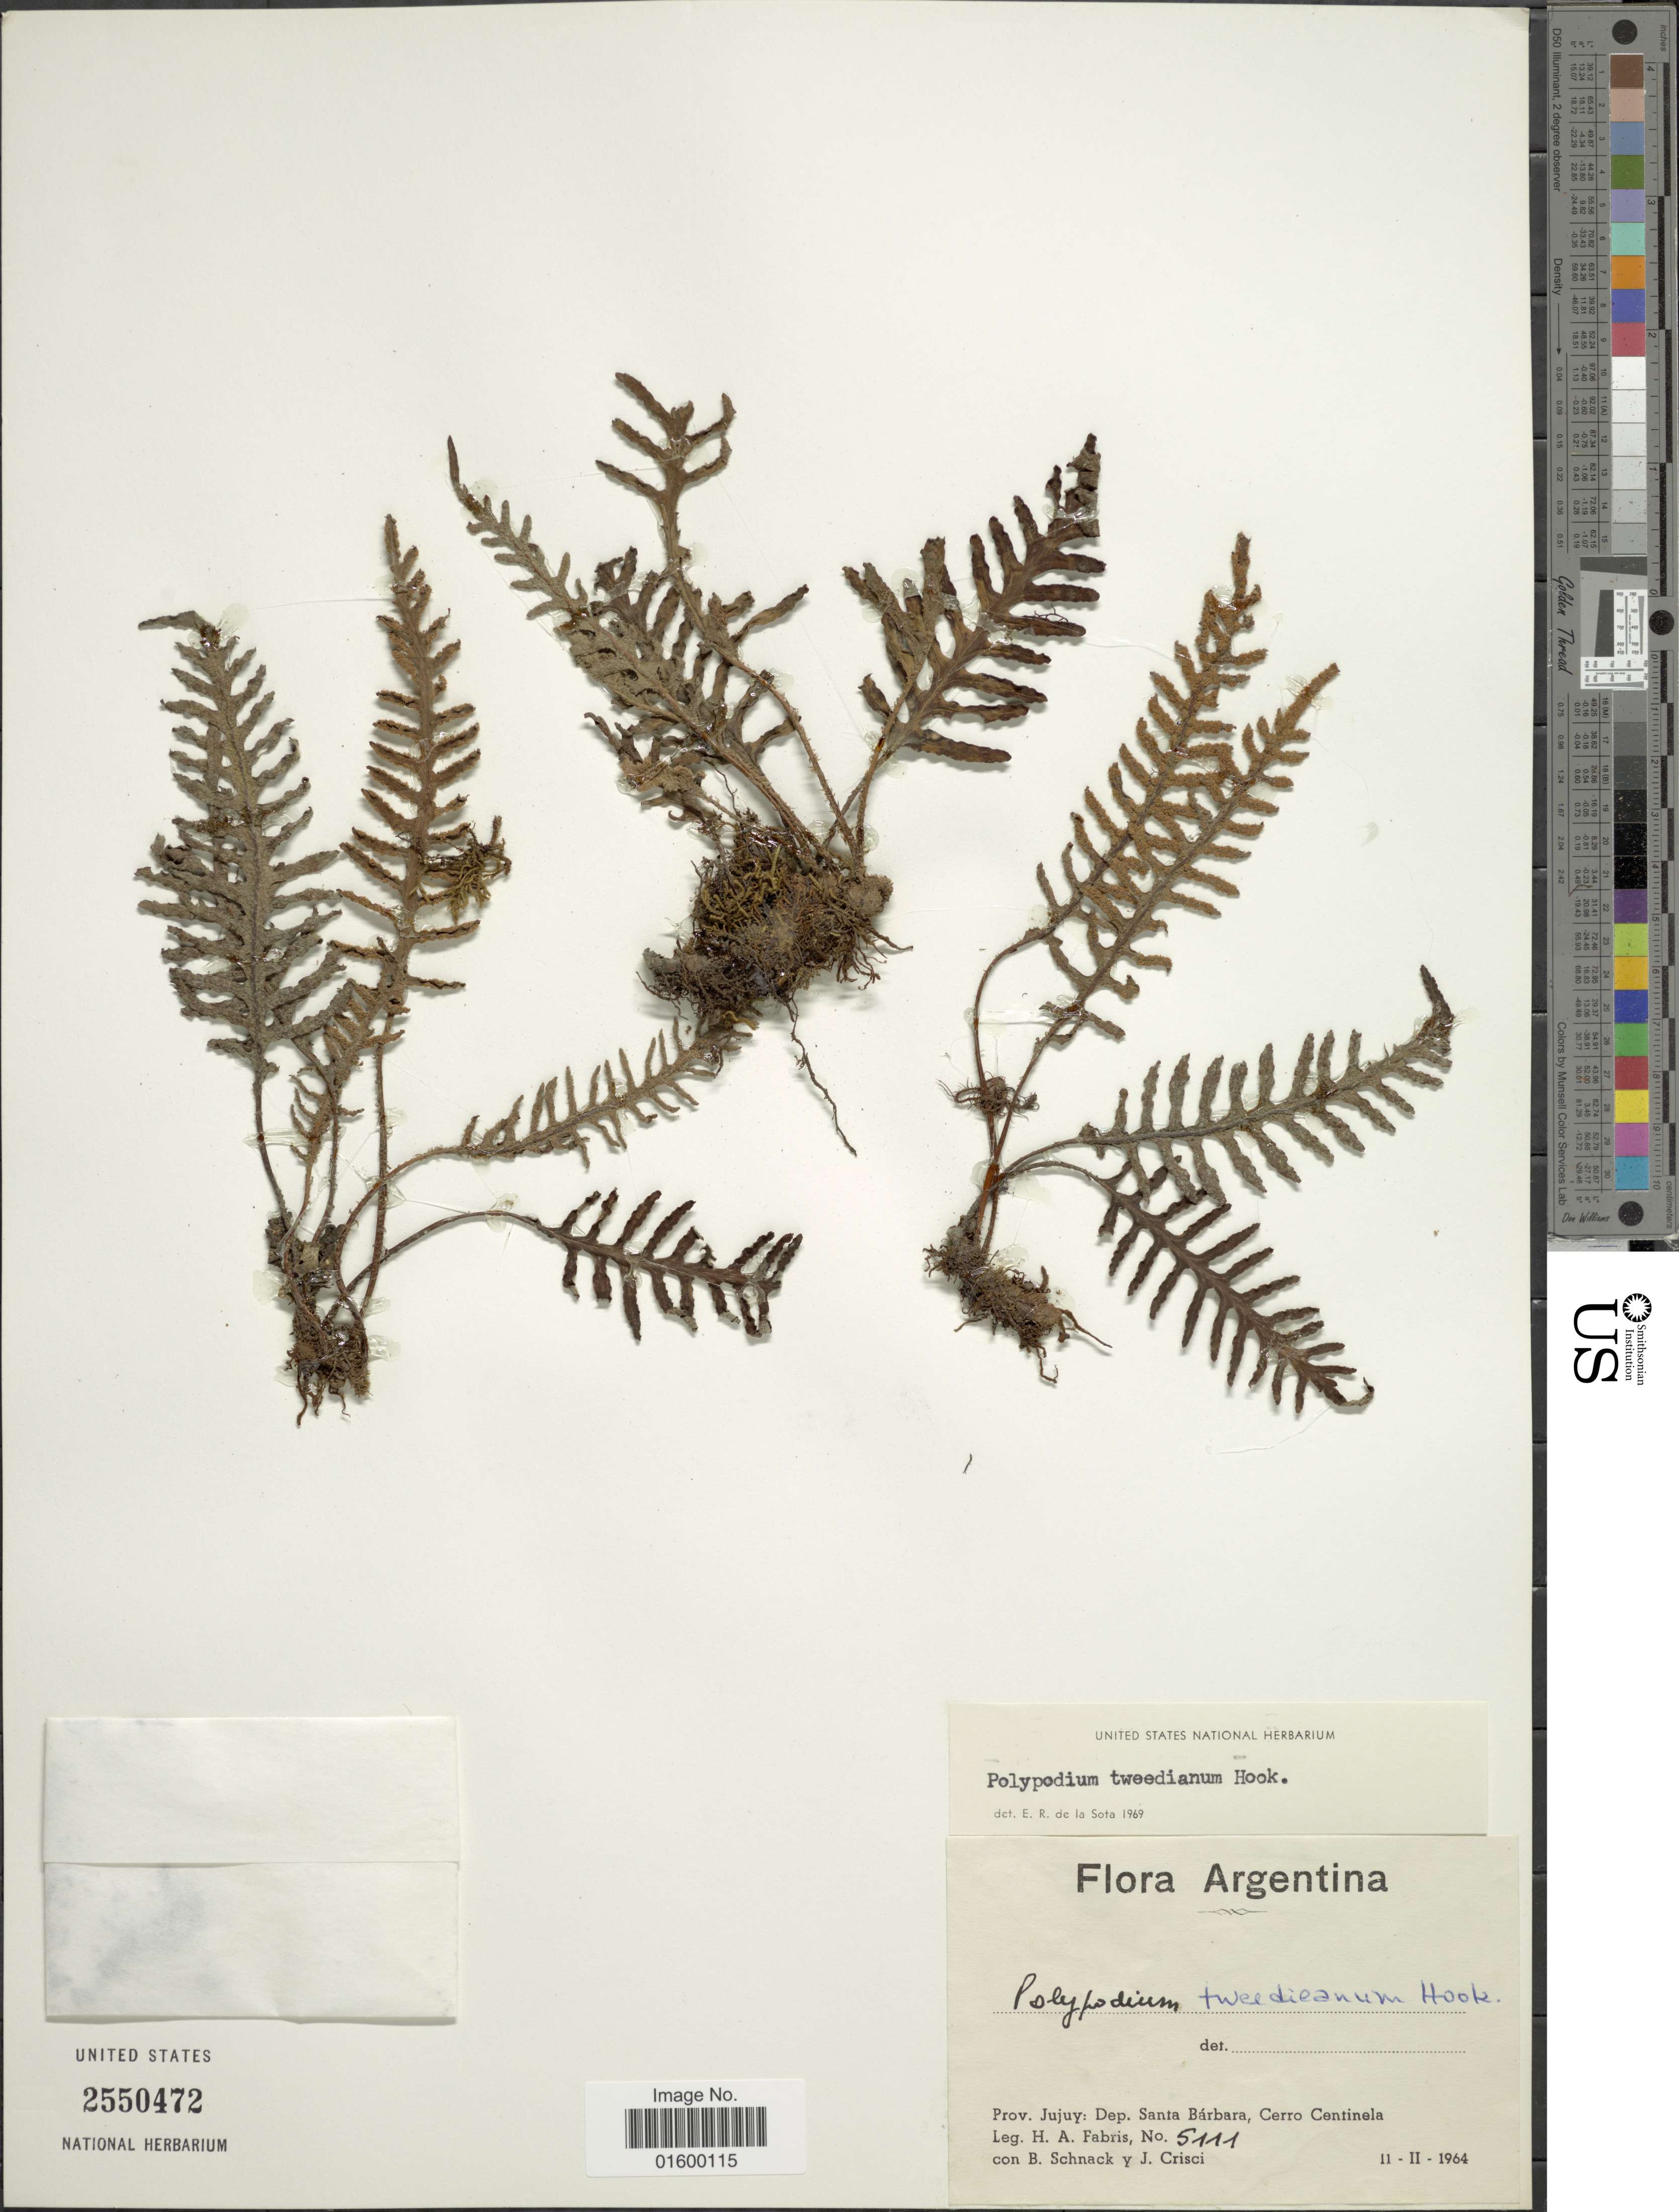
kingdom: Plantae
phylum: Tracheophyta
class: Polypodiopsida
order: Polypodiales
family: Polypodiaceae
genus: Pleopeltis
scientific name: Pleopeltis tweediana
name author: (Hook.) A.R. Sm.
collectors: H. A. Fabris, B. Schnack & J. Crisci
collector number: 5111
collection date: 1964-02-11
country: Argentina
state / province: Jujuy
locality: Prov. Jujuy, dep. Santa Barbara, Cerro Centinela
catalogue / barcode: US 2550472